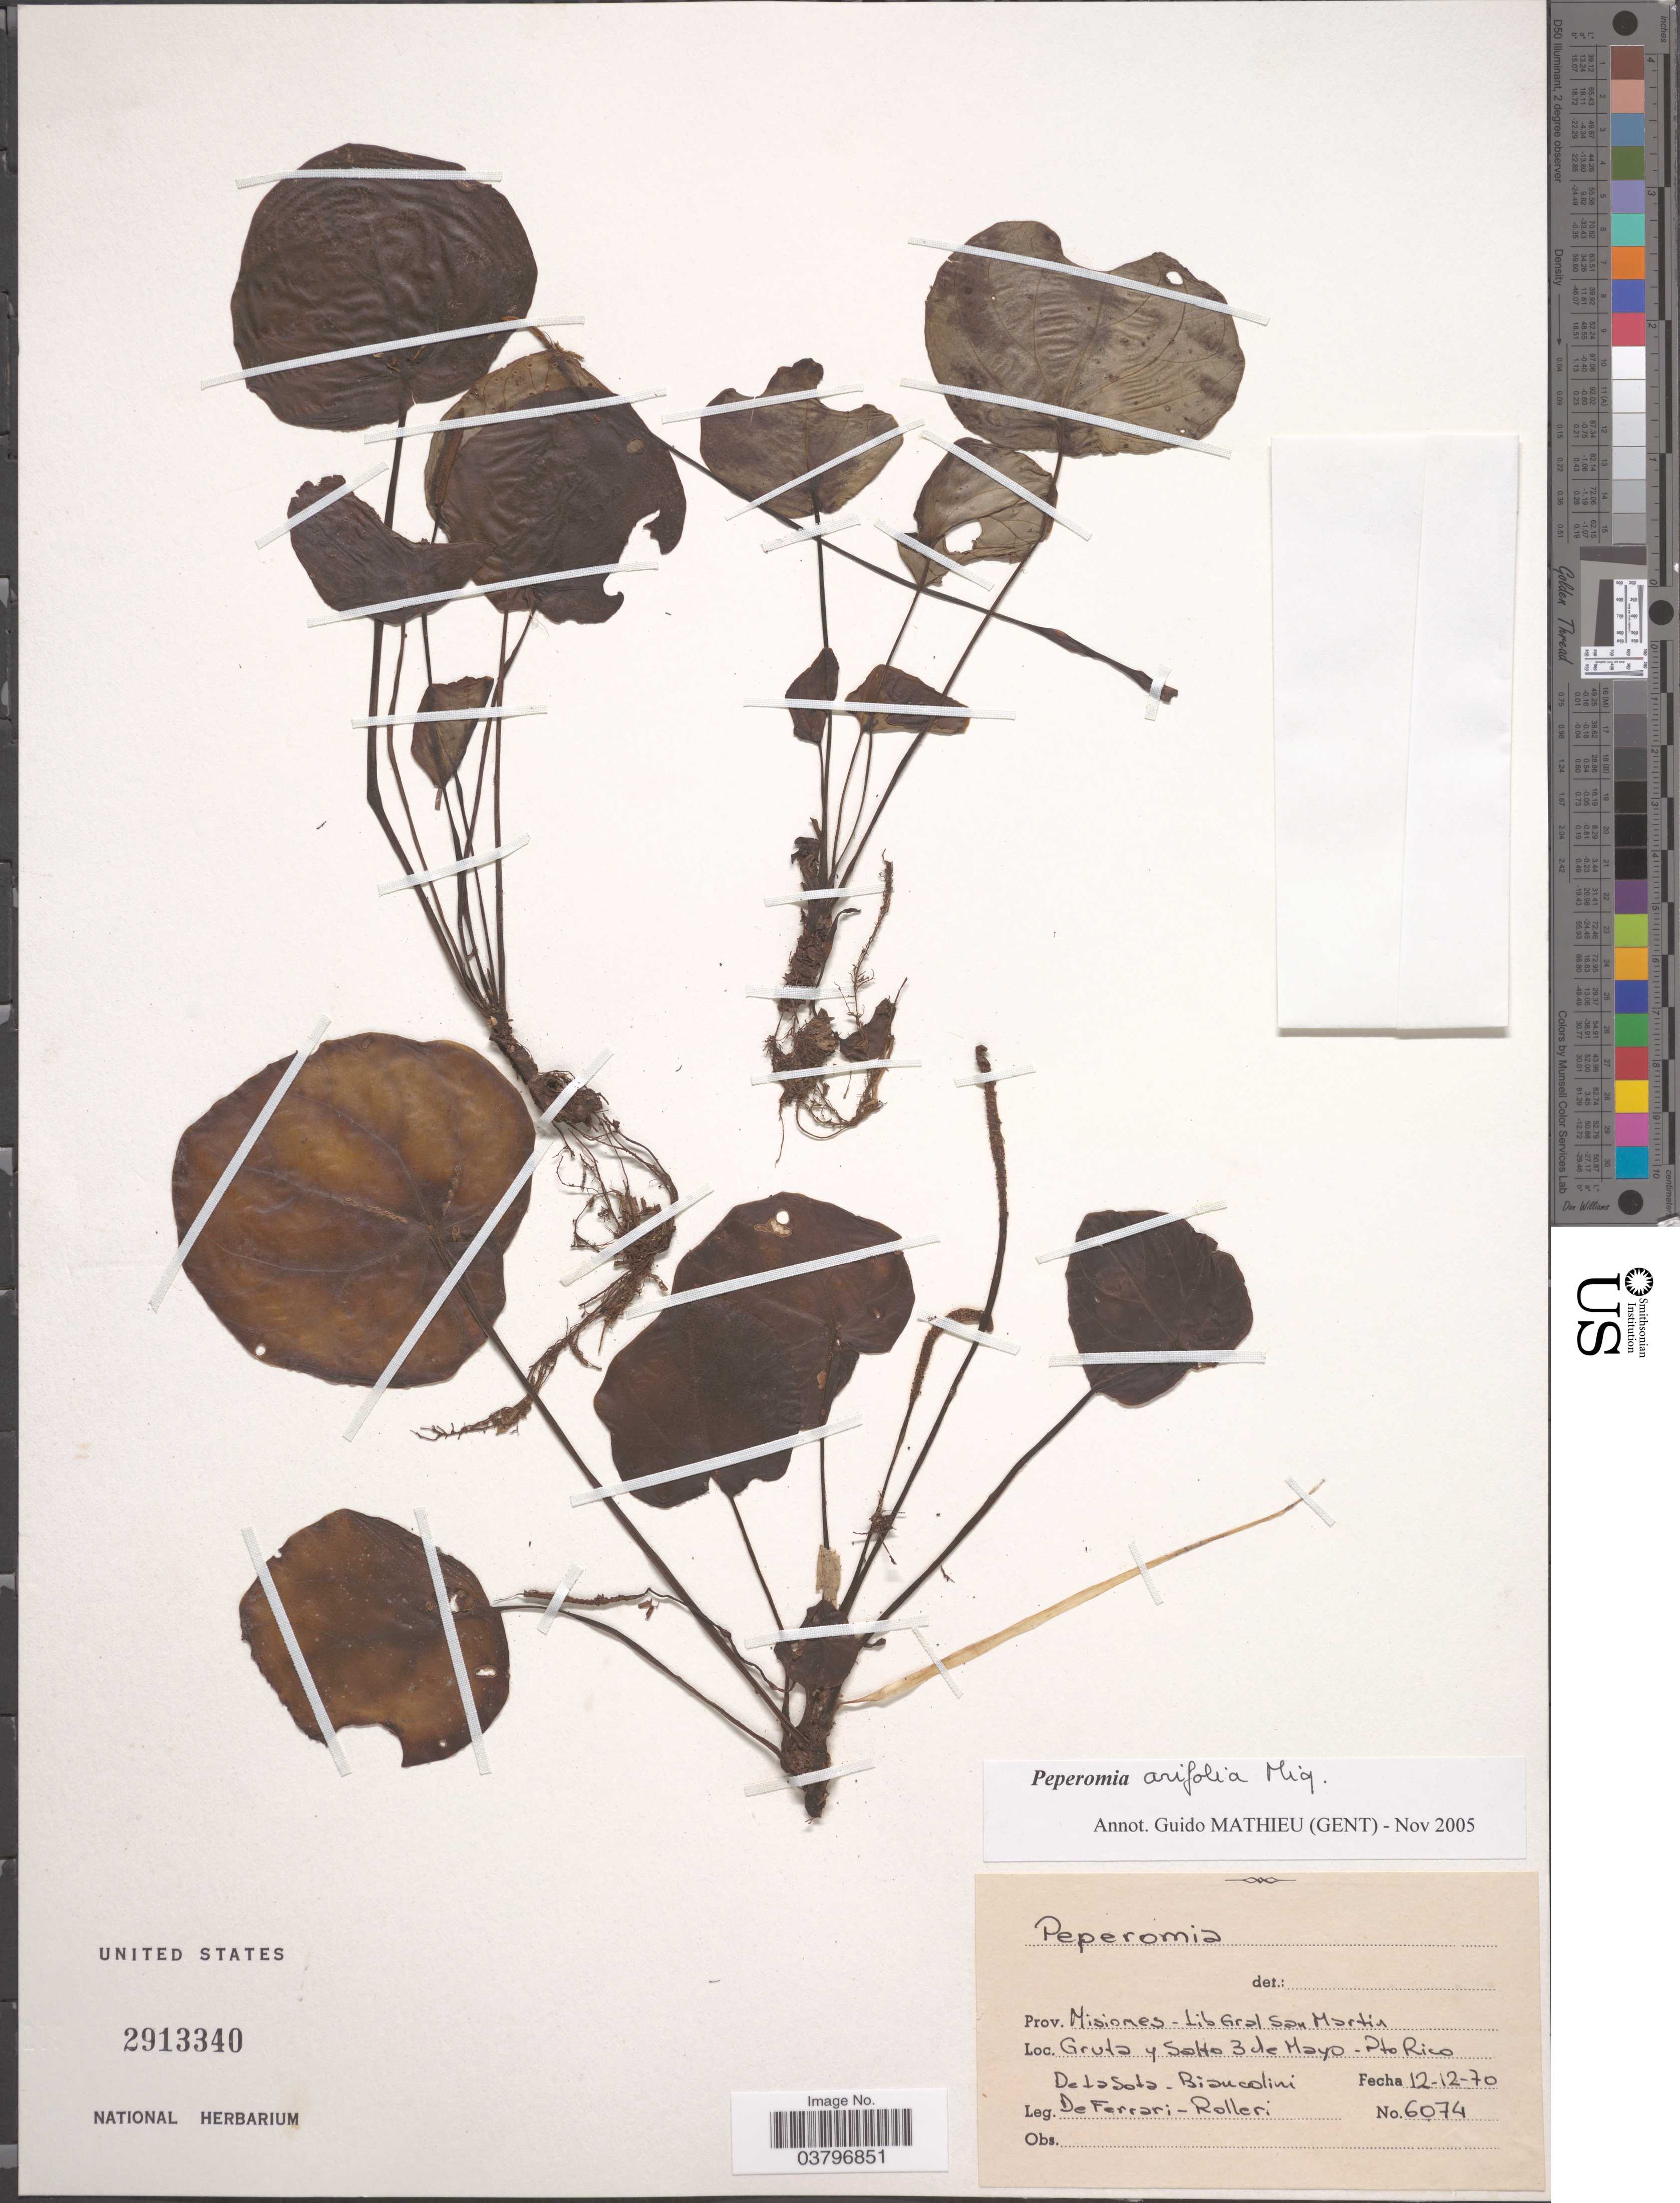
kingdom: Plantae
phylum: Tracheophyta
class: Magnoliopsida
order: Piperales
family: Piperaceae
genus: Peperomia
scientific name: Peperomia arifolia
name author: Miq.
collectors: de la Sota, Biancolini, De Ferrari & Rolleri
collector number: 6074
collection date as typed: Transcribed d/m/y: 12/12/70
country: Argentina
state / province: Misiones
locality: Lib Gral San Martin, Gruta y Salto 3 de Mayo-Pto Rico.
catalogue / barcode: US 2913340